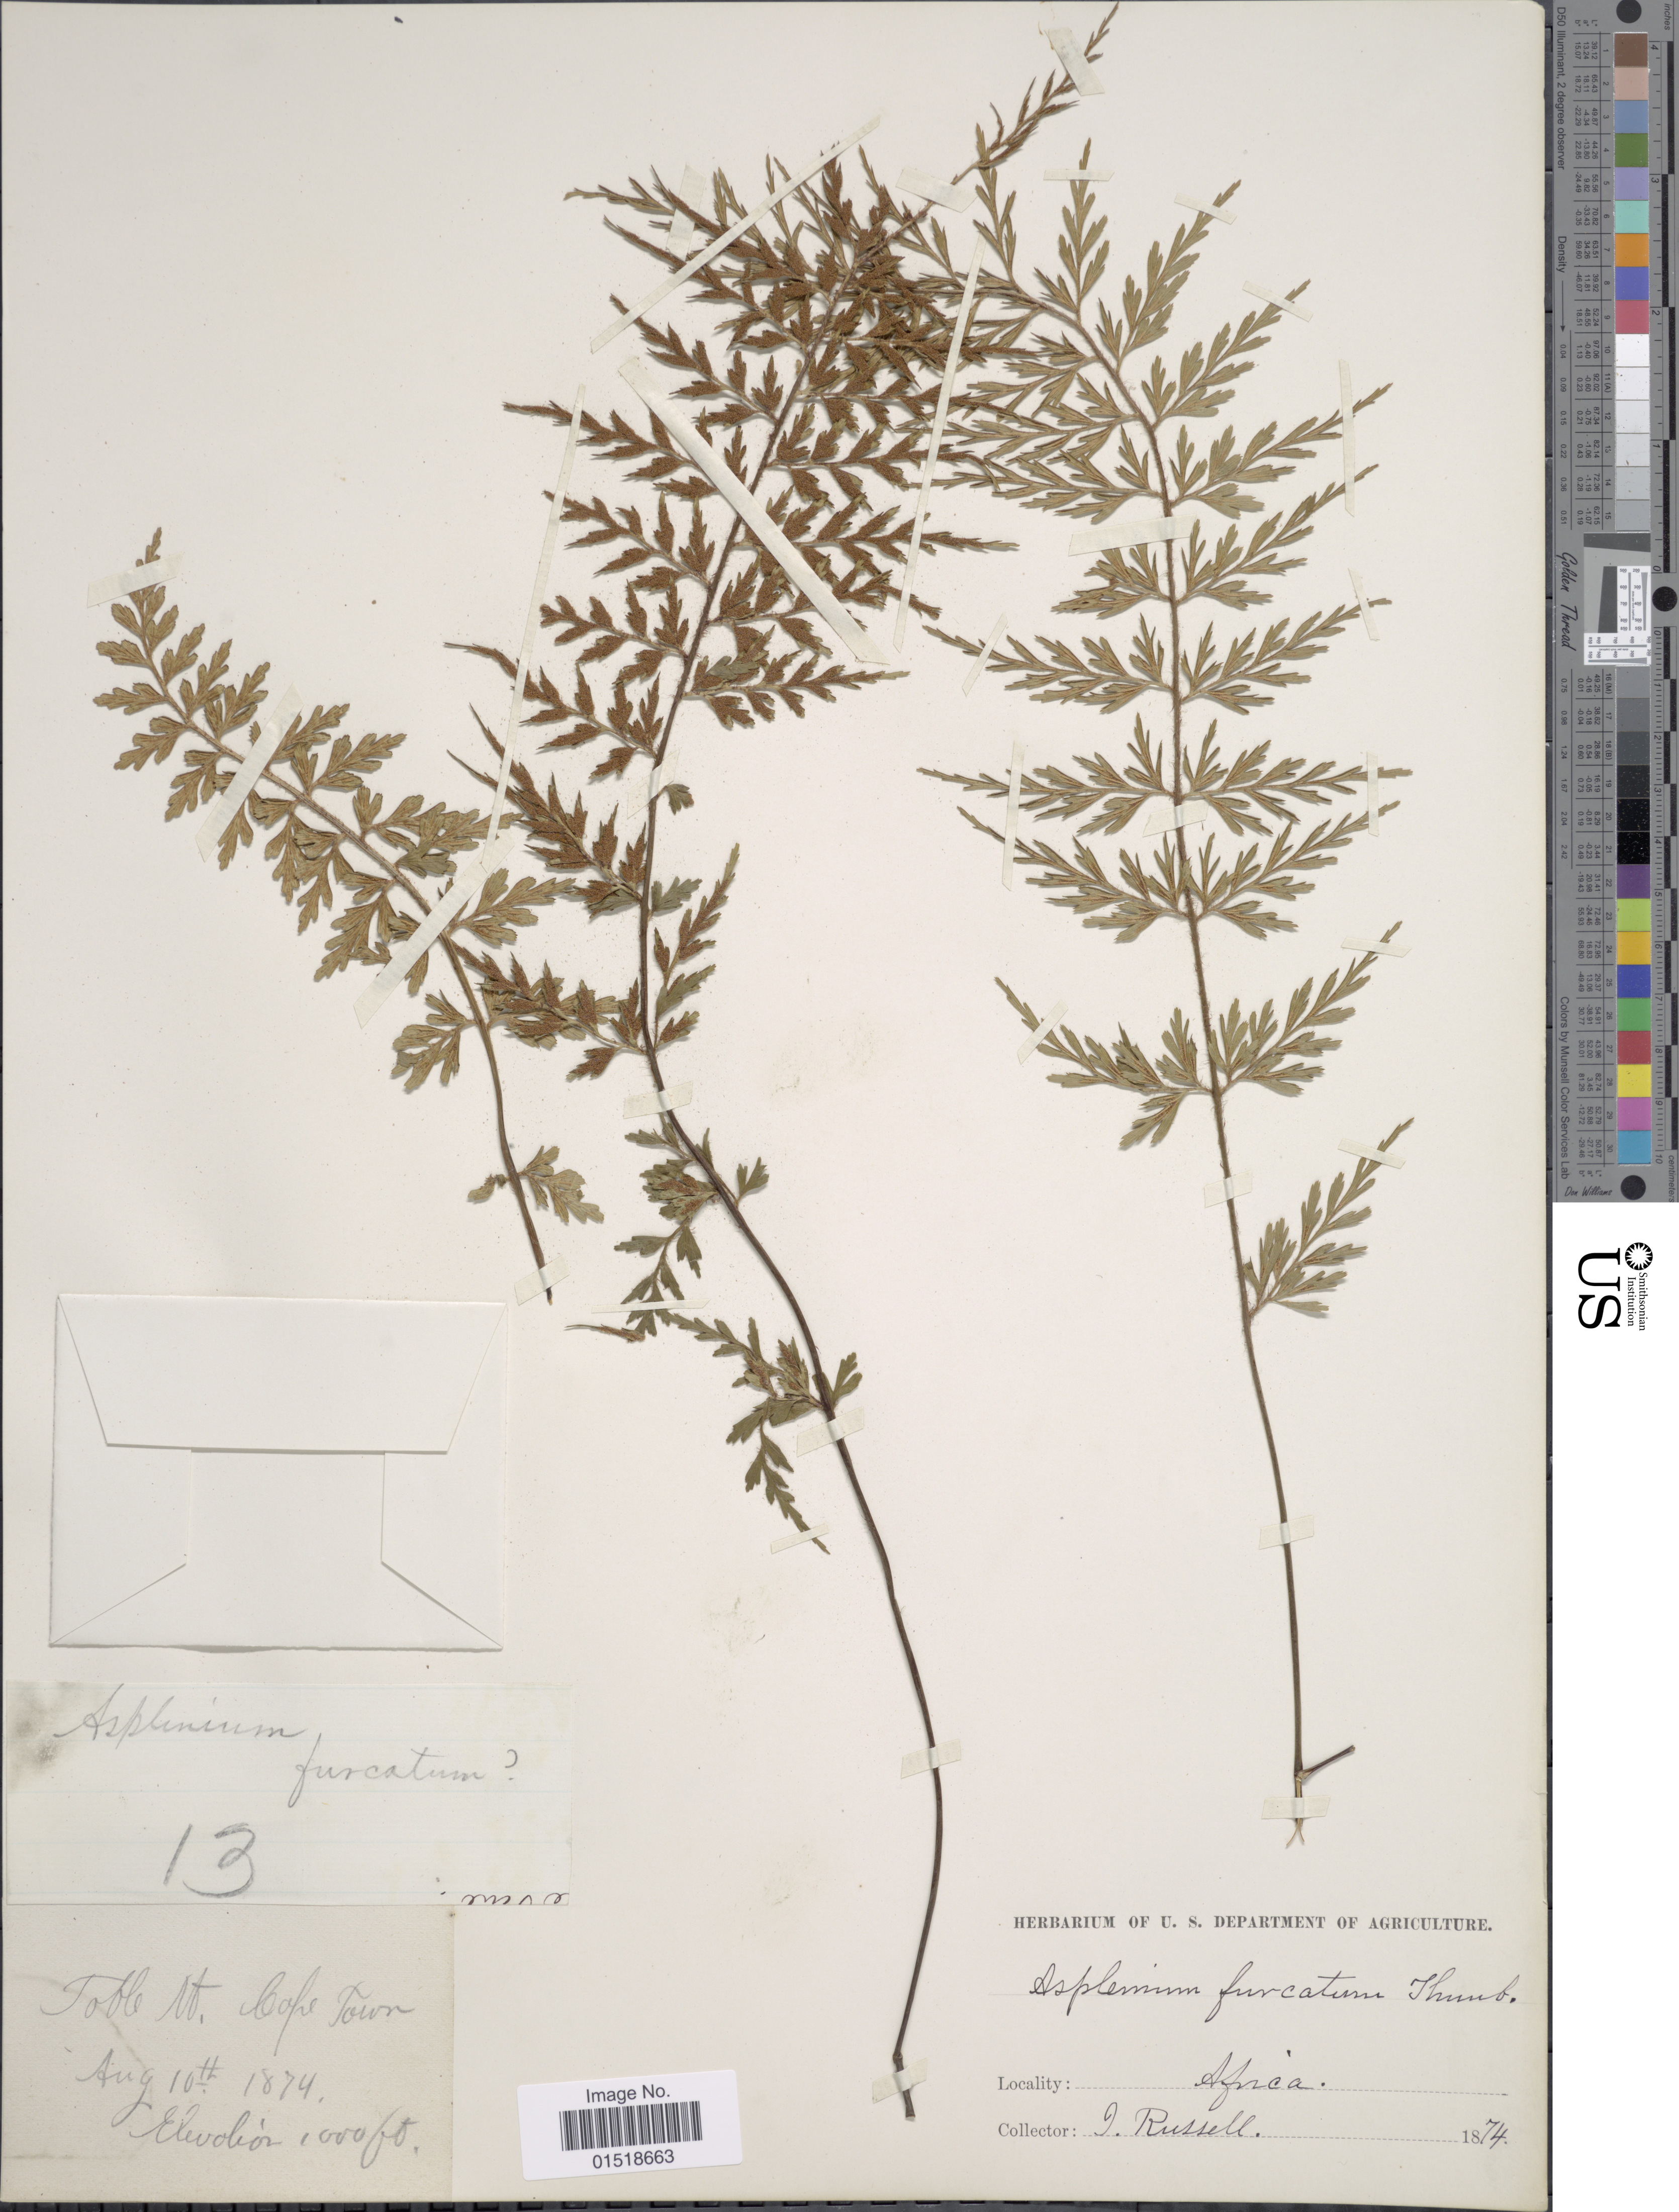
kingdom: Plantae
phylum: Tracheophyta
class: Polypodiopsida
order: Polypodiales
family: Aspleniaceae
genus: Asplenium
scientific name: Asplenium aethiopicum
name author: (Burm. f.) Bech.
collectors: J. Russell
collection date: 1874-08-10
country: South Africa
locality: Africa. Toble Mt. Cape Town.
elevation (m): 305